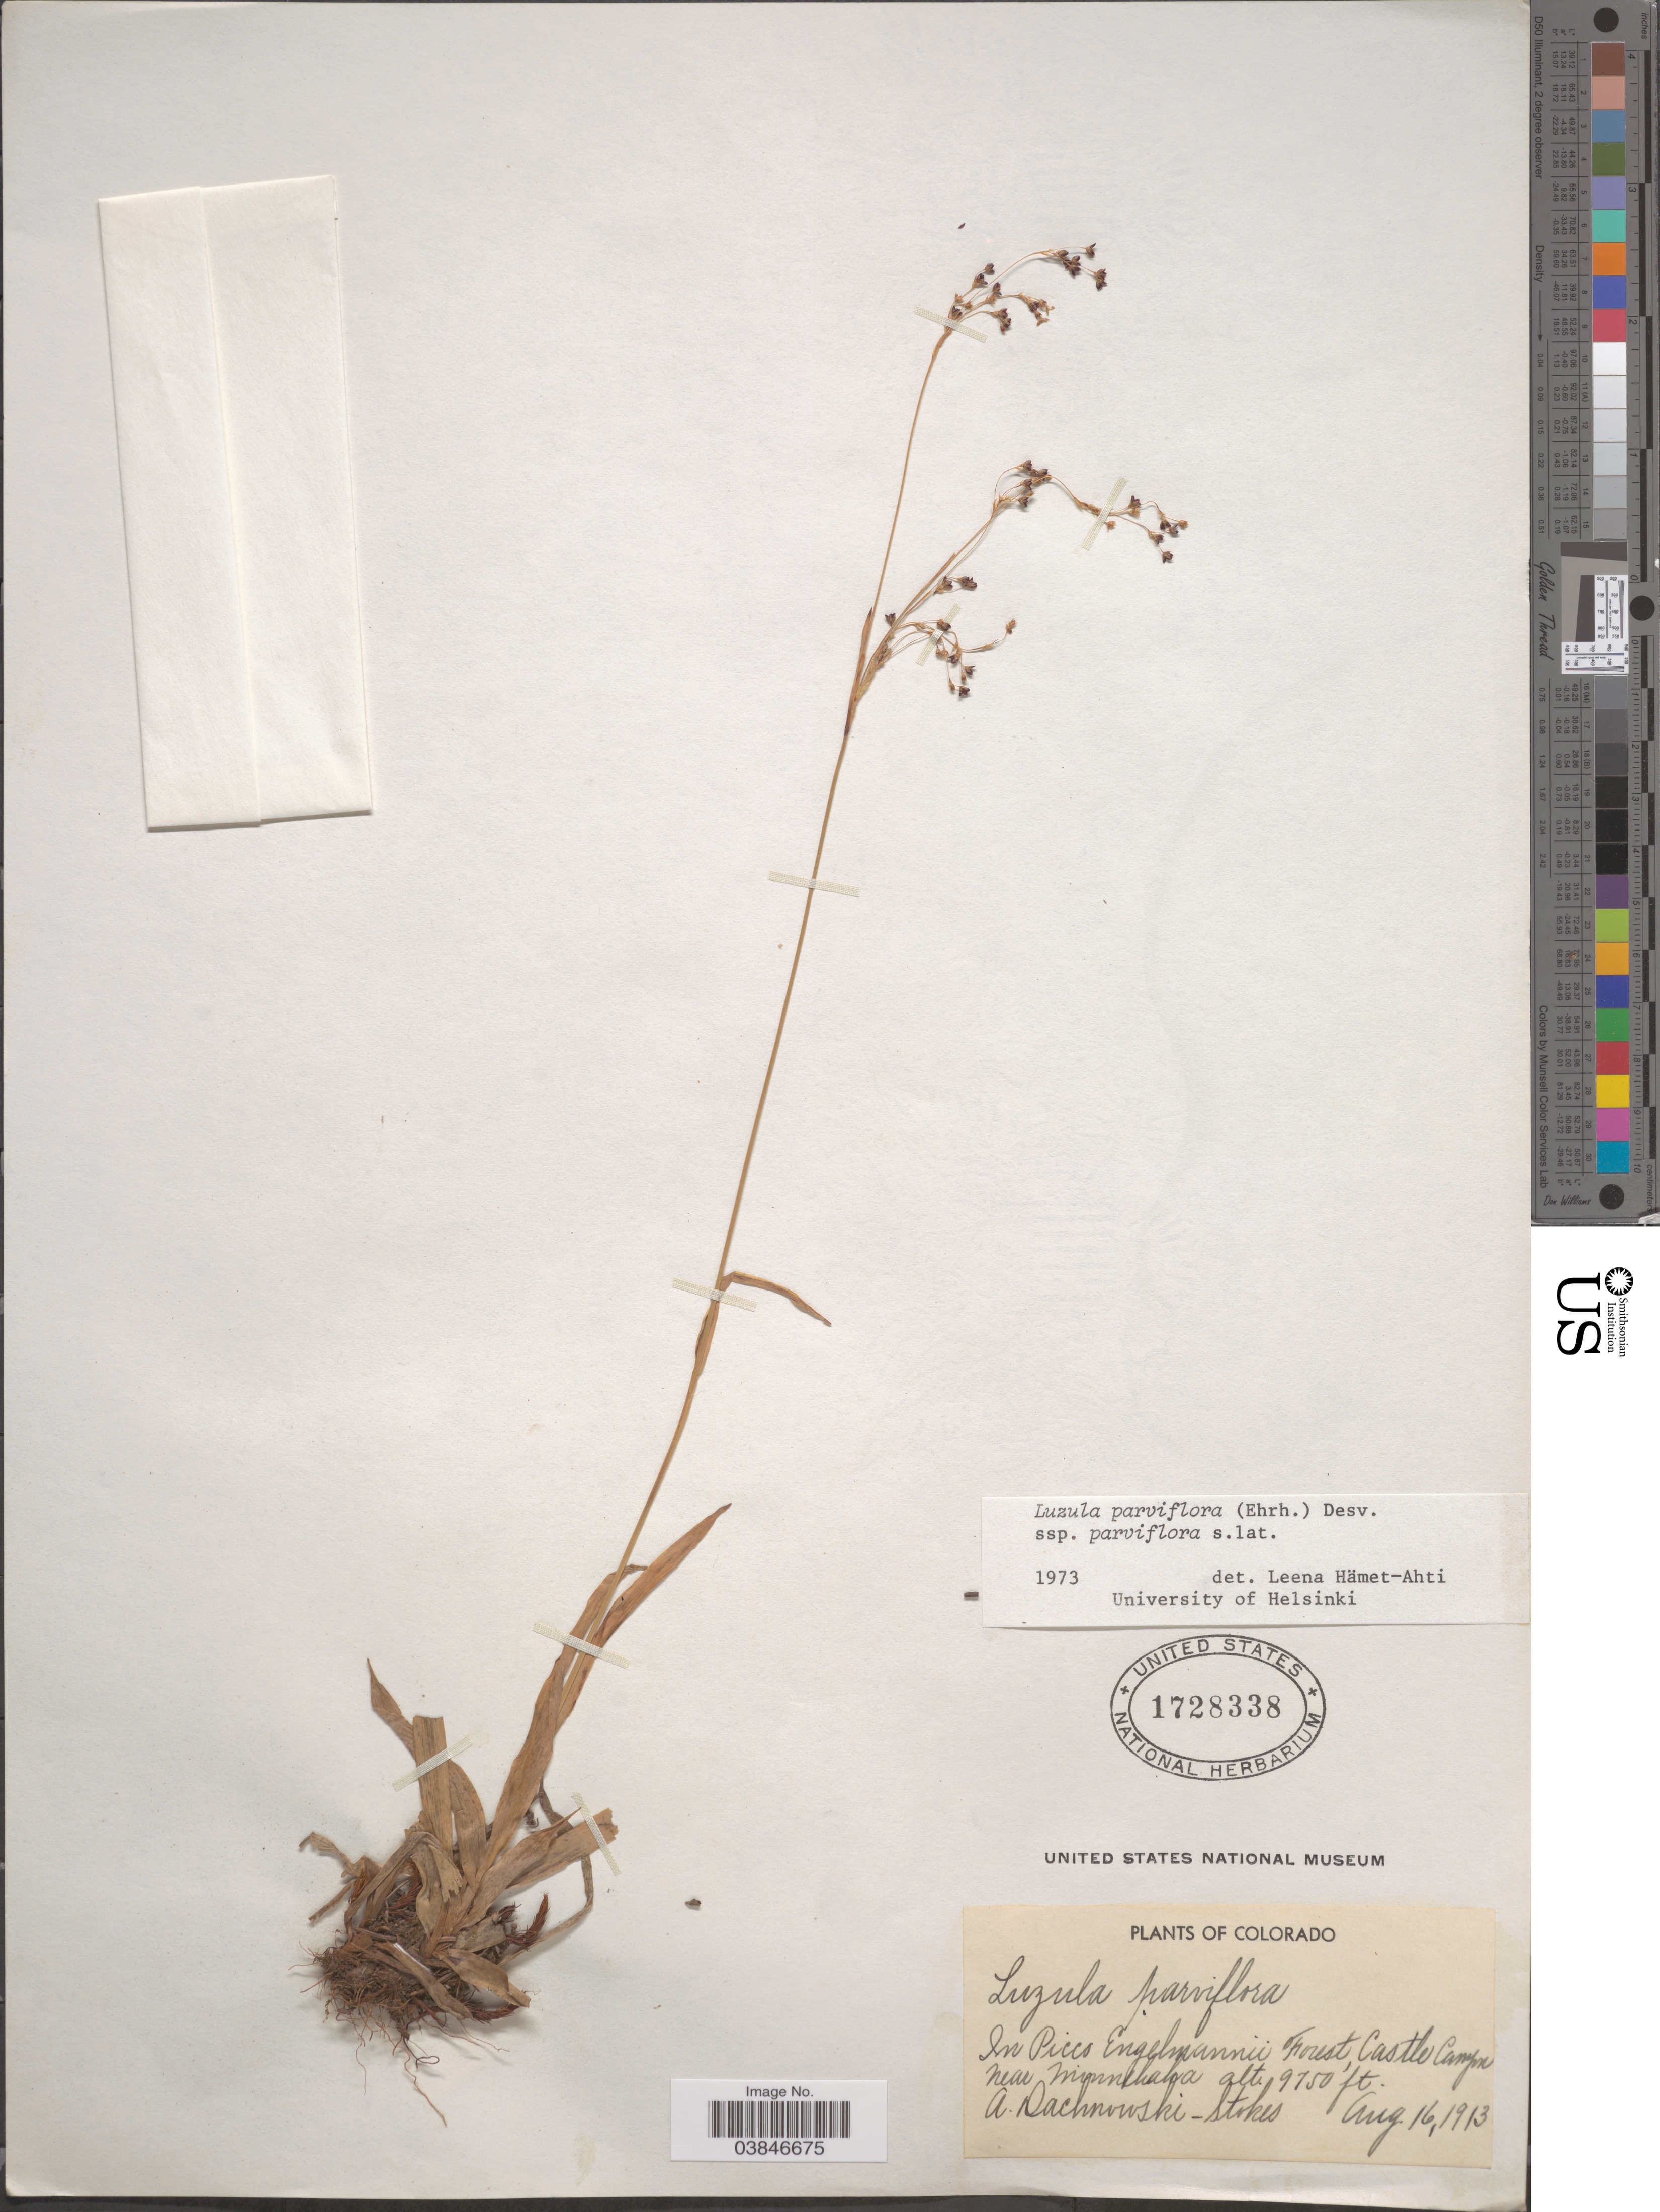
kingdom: Plantae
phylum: Tracheophyta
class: Liliopsida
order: Poales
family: Juncaceae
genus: Luzula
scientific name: Luzula parviflora subsp. parviflora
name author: (Ehrh.) Desv.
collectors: A. P. Dachnowski-Stokes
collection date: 1913-08-16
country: United States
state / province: Colorado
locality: In Picco Engelmannii Forest, Castle Camp near Minnehaha.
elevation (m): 2972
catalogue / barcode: US 1728338